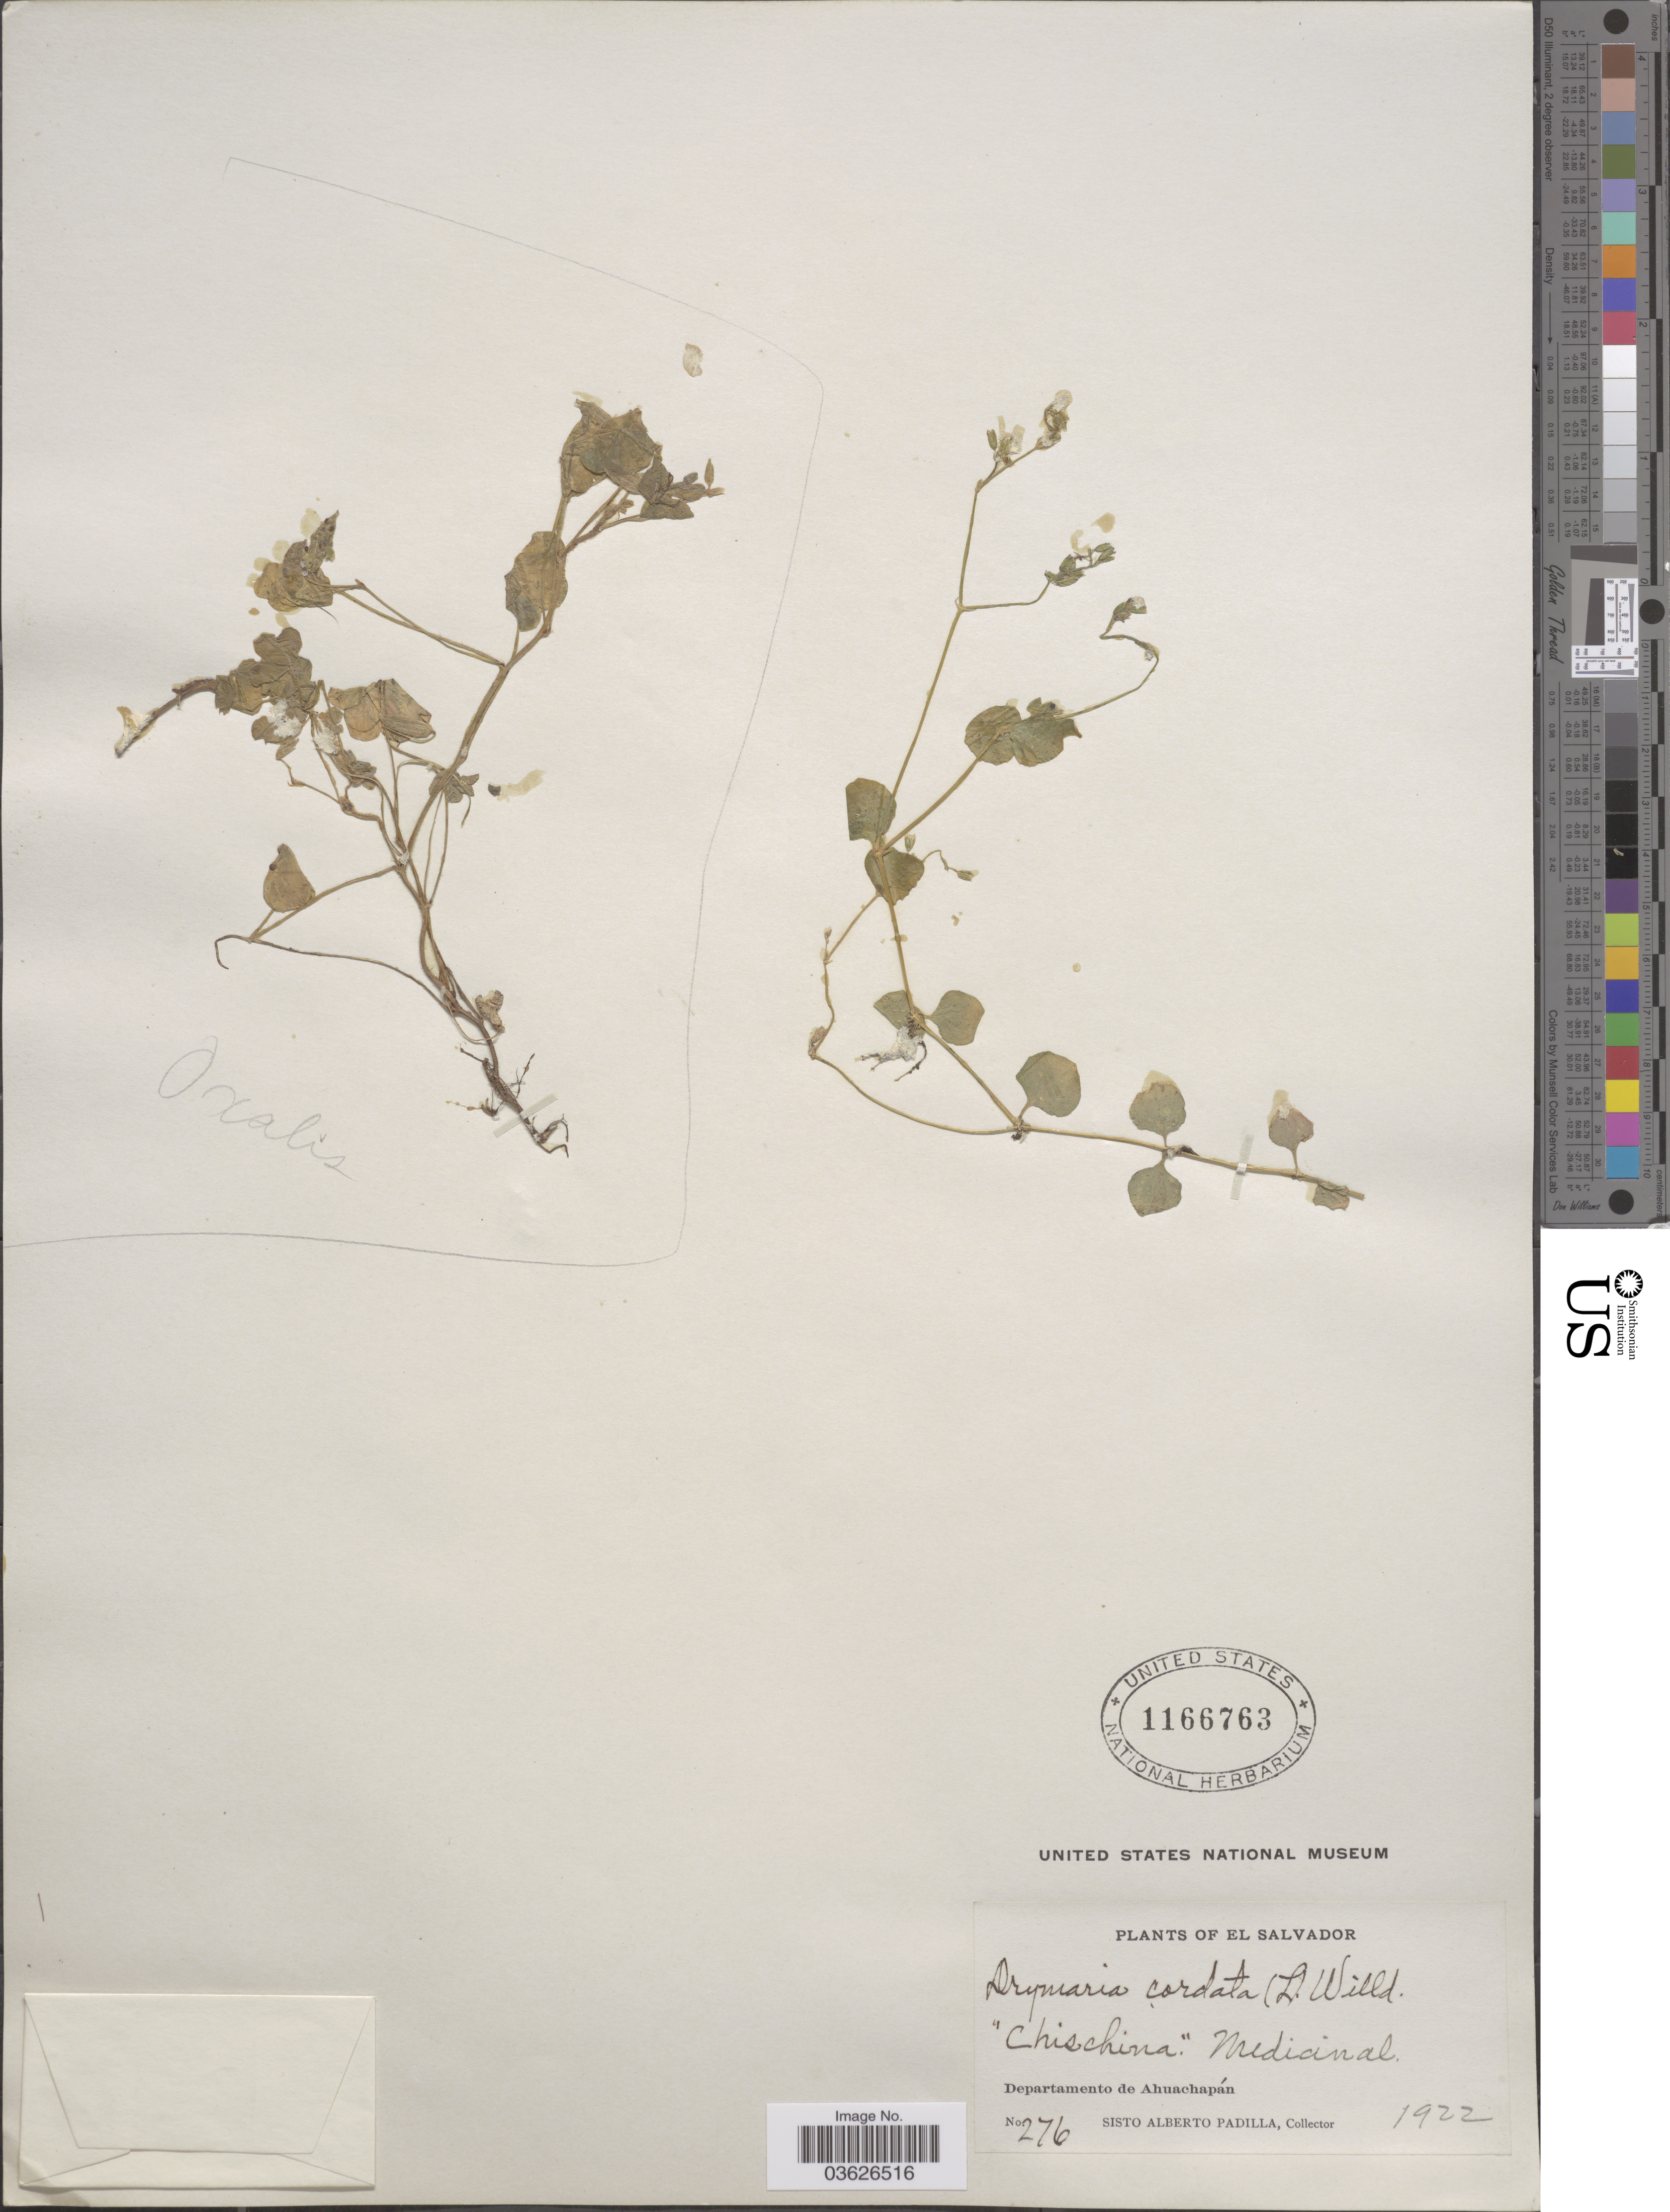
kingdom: Plantae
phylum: Tracheophyta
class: Magnoliopsida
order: Caryophyllales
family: Caryophyllaceae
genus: Drymaria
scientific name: Drymaria cordata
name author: (L.) Willd. ex Schult.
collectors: S. A. Padilla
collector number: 276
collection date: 1922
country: El Salvador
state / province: Ahuachapan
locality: Departamento de Ahuachapán.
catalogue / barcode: US 1166763